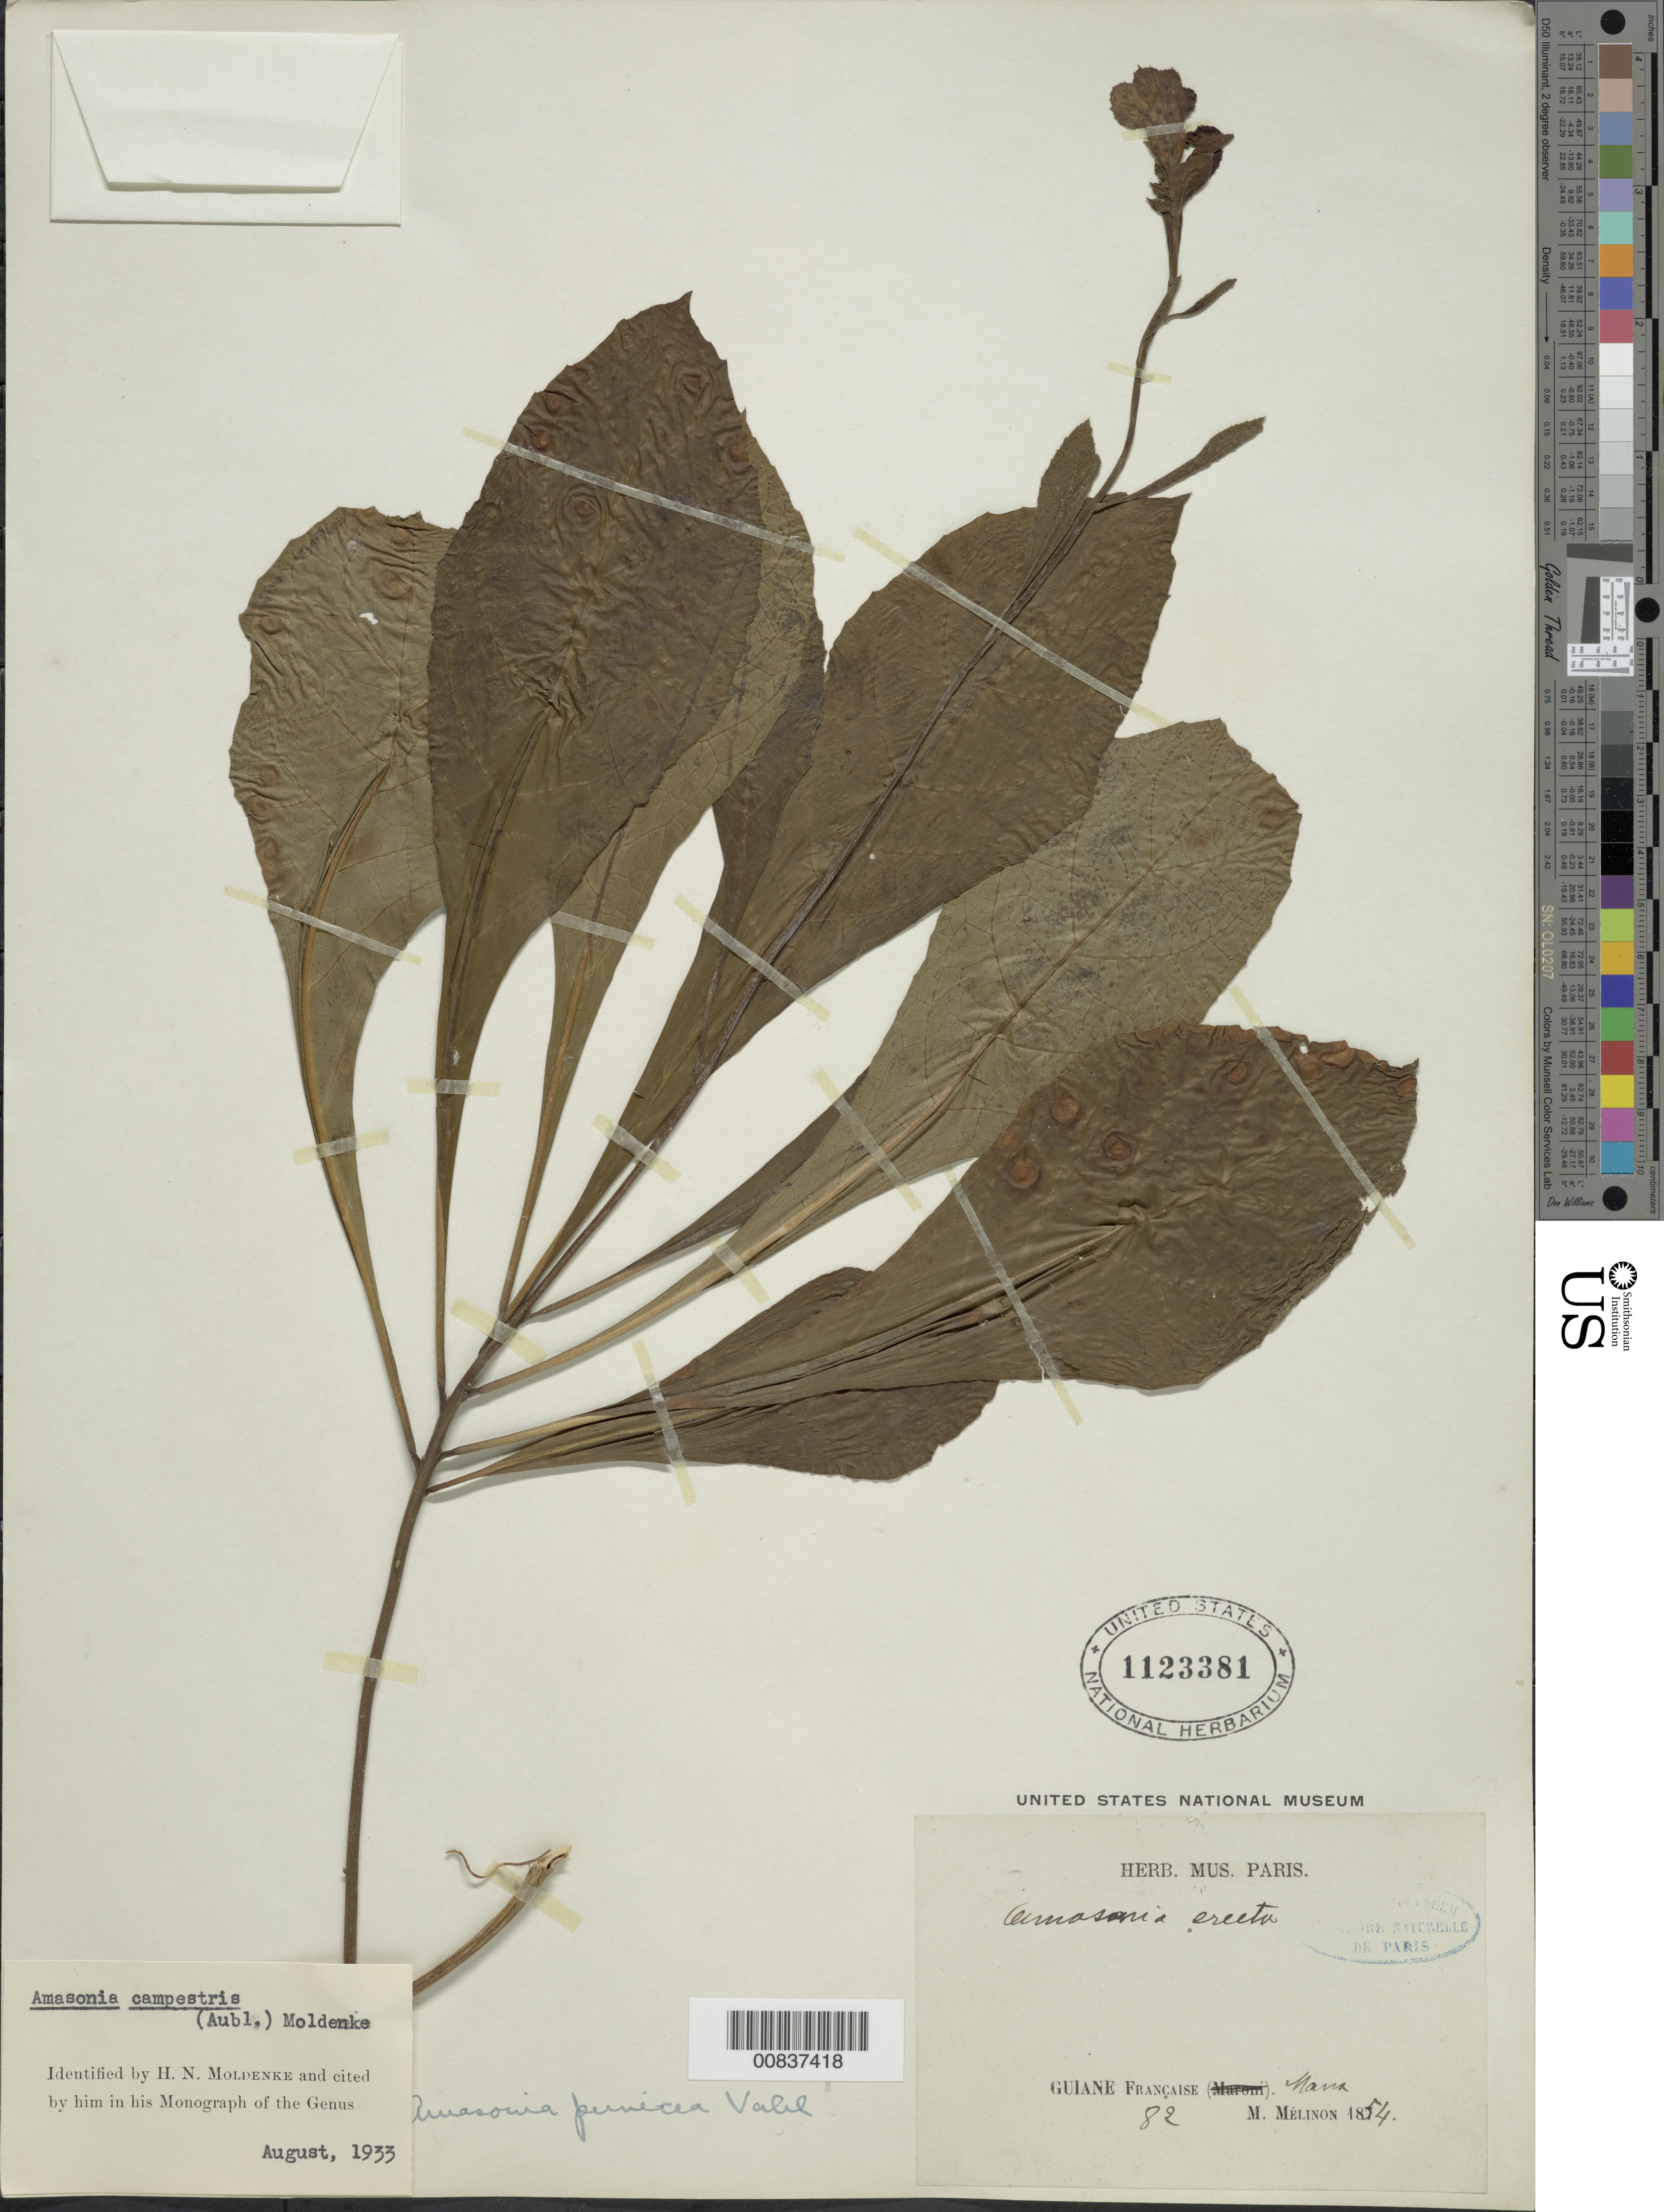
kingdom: Plantae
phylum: Tracheophyta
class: Magnoliopsida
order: Lamiales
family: Lamiaceae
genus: Amasonia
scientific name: Amasonia campestris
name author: (Aubl.) Moldenke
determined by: Moldenke, H. N.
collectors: E. Mélinon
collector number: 82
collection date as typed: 1854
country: French Guiana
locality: Mana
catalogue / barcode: US 1123381